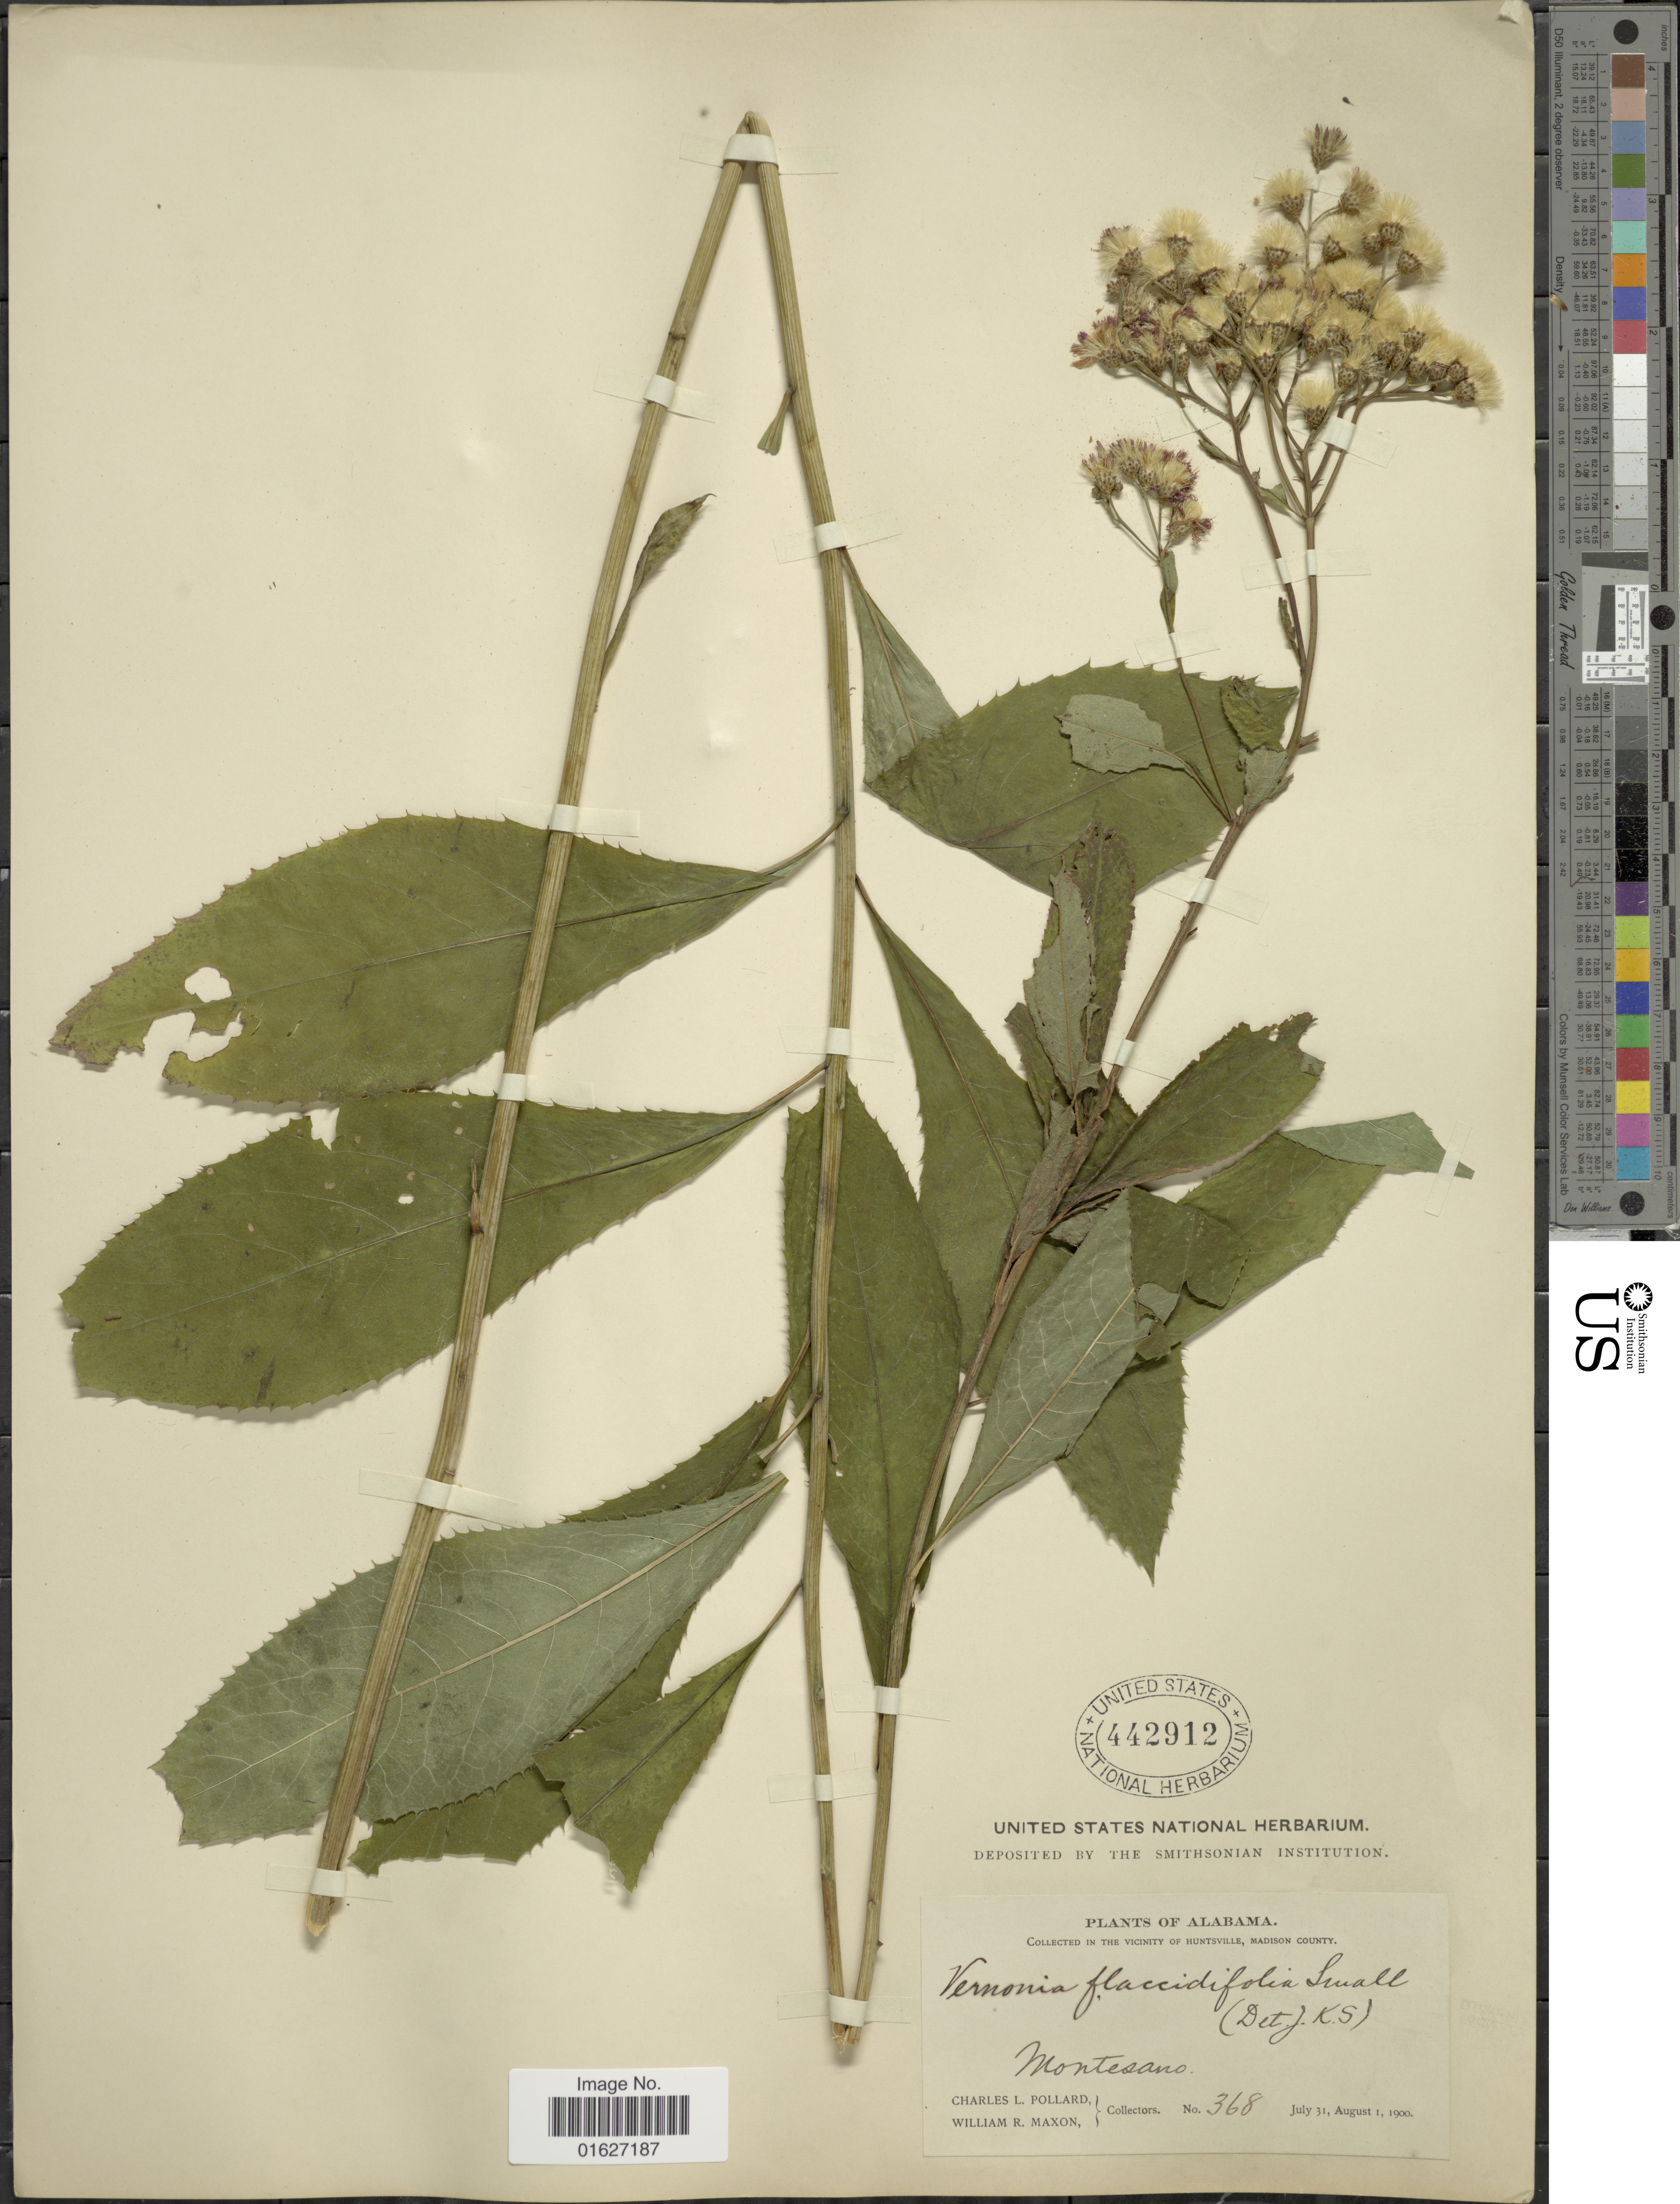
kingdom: Plantae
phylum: Tracheophyta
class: Magnoliopsida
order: Asterales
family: Asteraceae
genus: Vernonia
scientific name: Vernonia flaccidifolia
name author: Small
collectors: C. L. Pollard & W. R. Maxon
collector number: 368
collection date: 1900-07-31/1900-08-01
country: United States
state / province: Alabama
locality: In the vicinity of Huntsville, Madison County, Montesano.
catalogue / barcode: US 442912